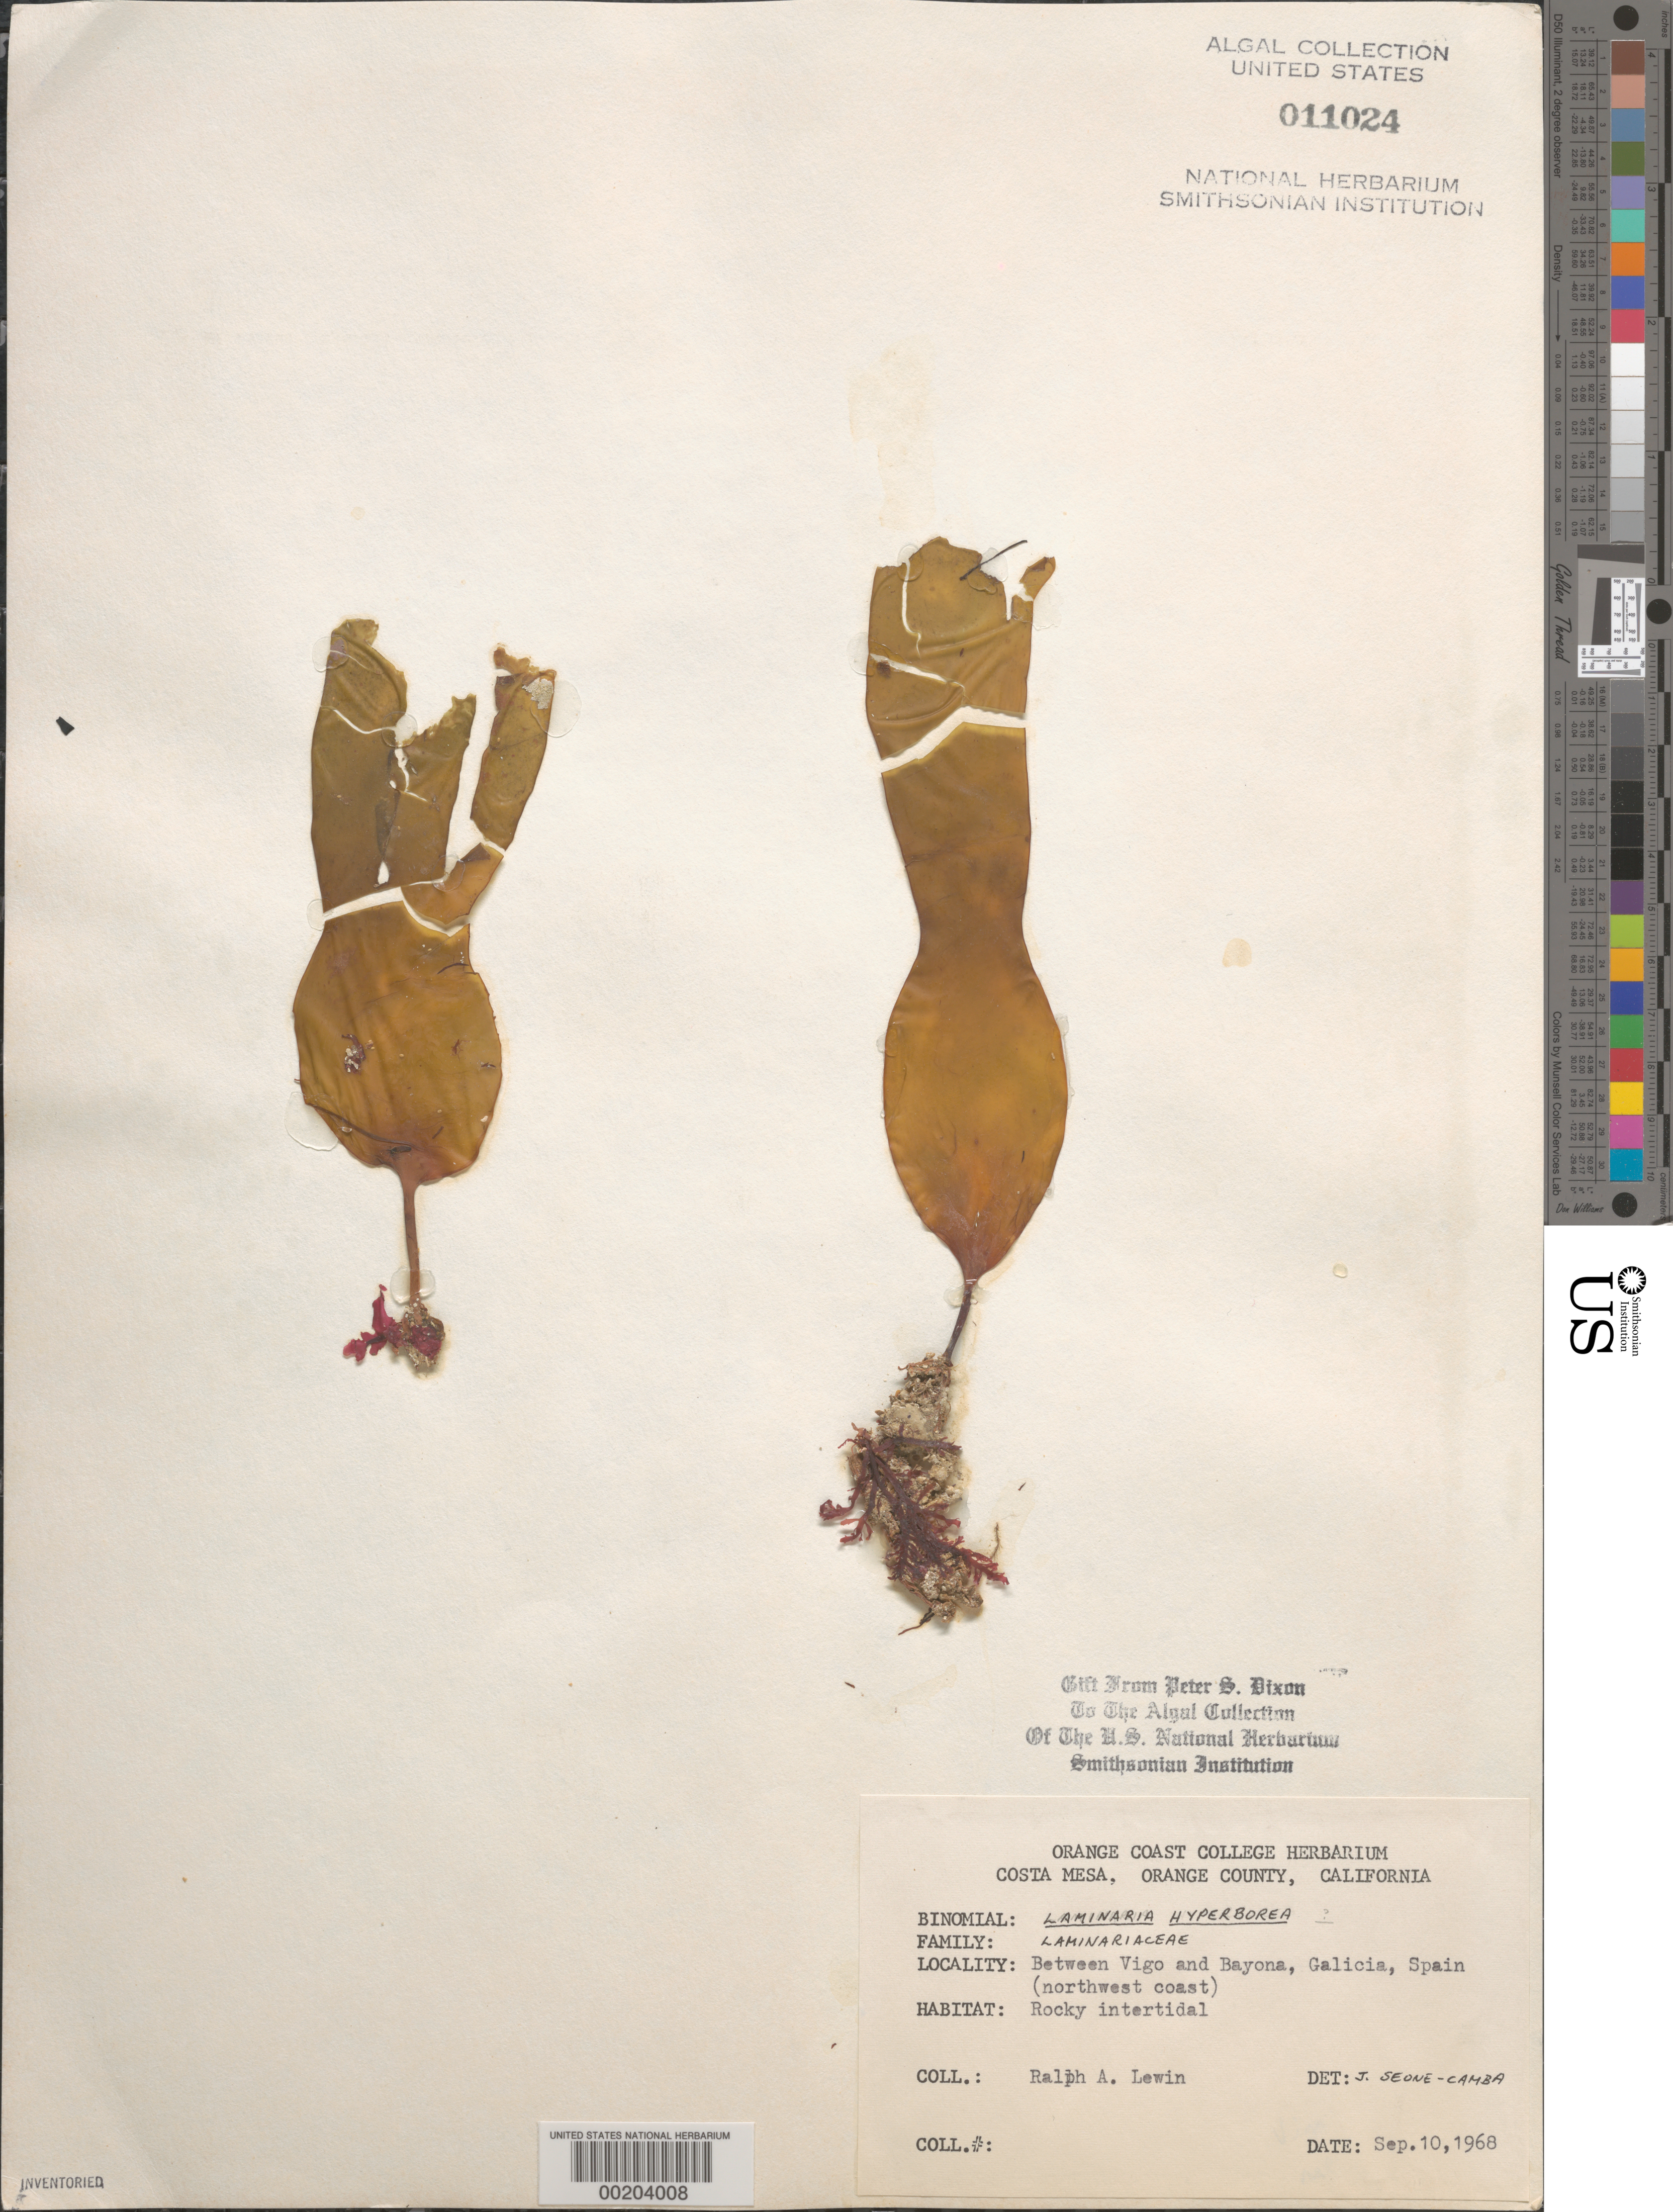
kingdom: Chromista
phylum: Ochrophyta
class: Phaeophyceae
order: Laminariales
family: Laminariaceae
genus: Laminaria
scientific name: Laminaria hyperborea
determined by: SEONE-CAMBA, J.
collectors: R. Lewin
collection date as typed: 10 Sep 1968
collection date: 1968-09-10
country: Spain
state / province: Galicia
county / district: Pontevedra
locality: Between vigo and bayona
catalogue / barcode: US 11024